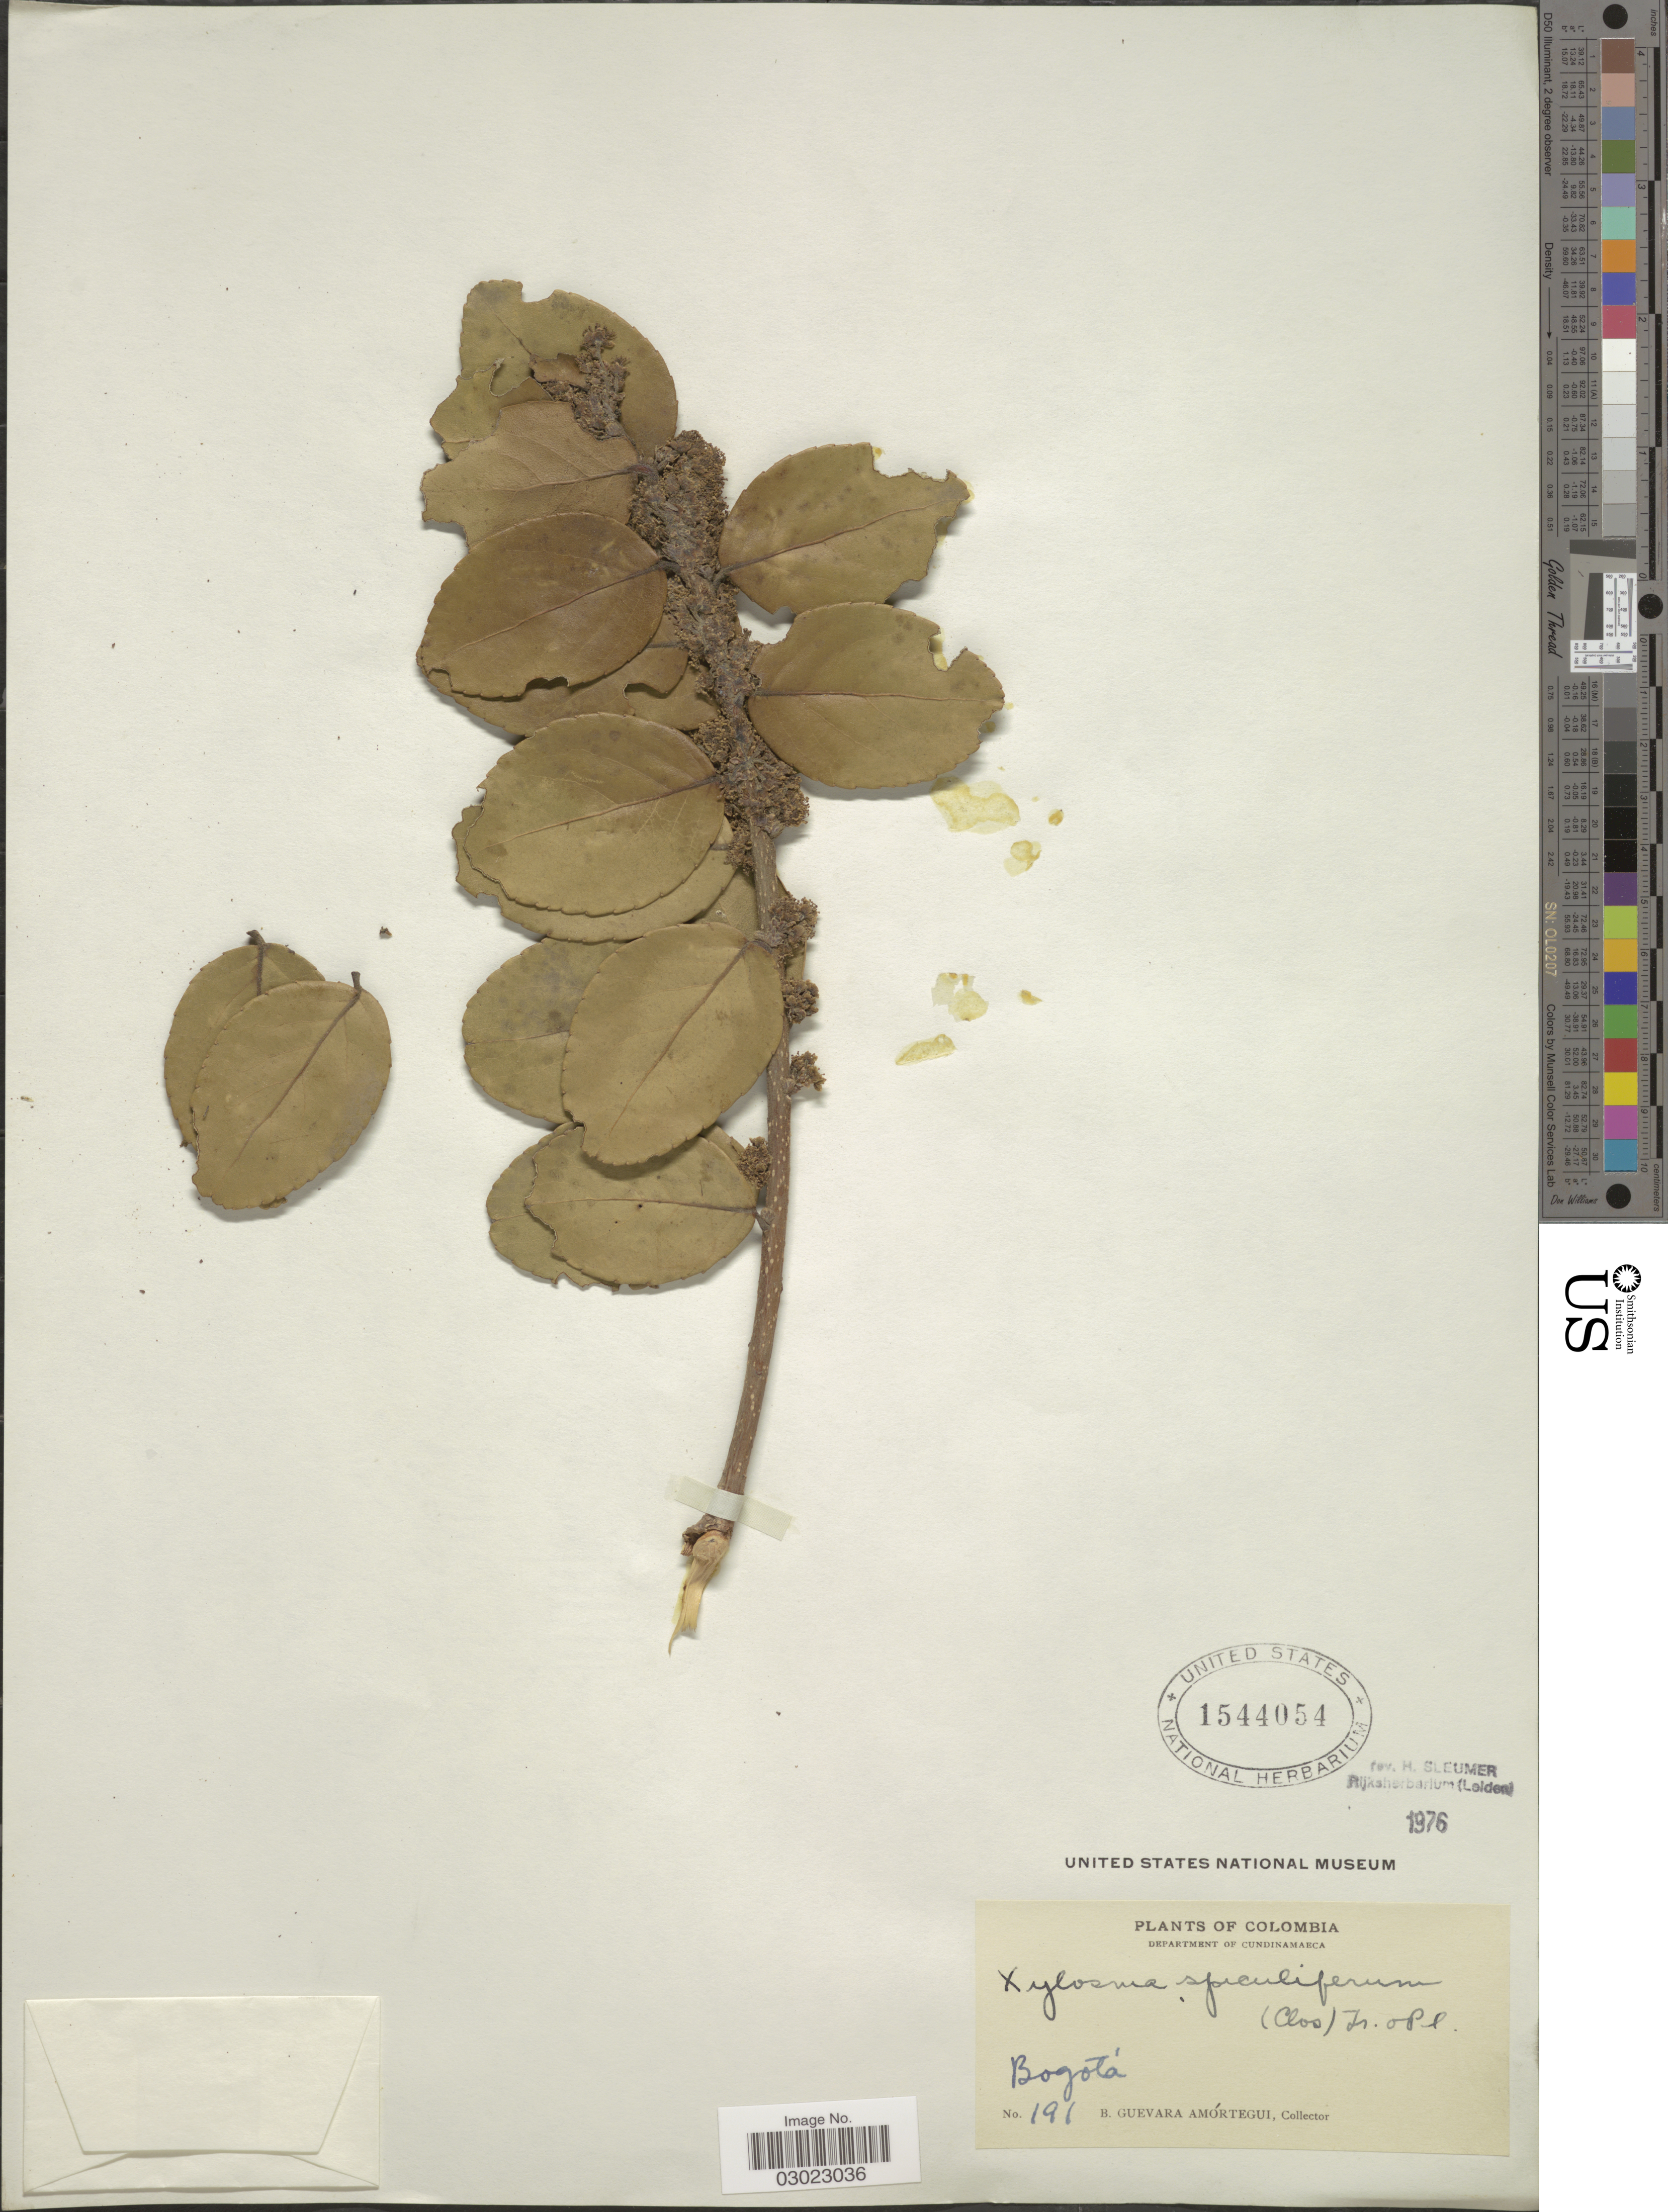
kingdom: Plantae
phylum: Tracheophyta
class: Magnoliopsida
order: Malpighiales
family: Salicaceae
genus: Xylosma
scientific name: Xylosma spiculifera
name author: (Tul.) Triana & Planch.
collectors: B. Guevara Amortegui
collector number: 191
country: Colombia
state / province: Cundinamarca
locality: Department of Cundinamarca. Bogotá.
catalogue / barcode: US 1544054